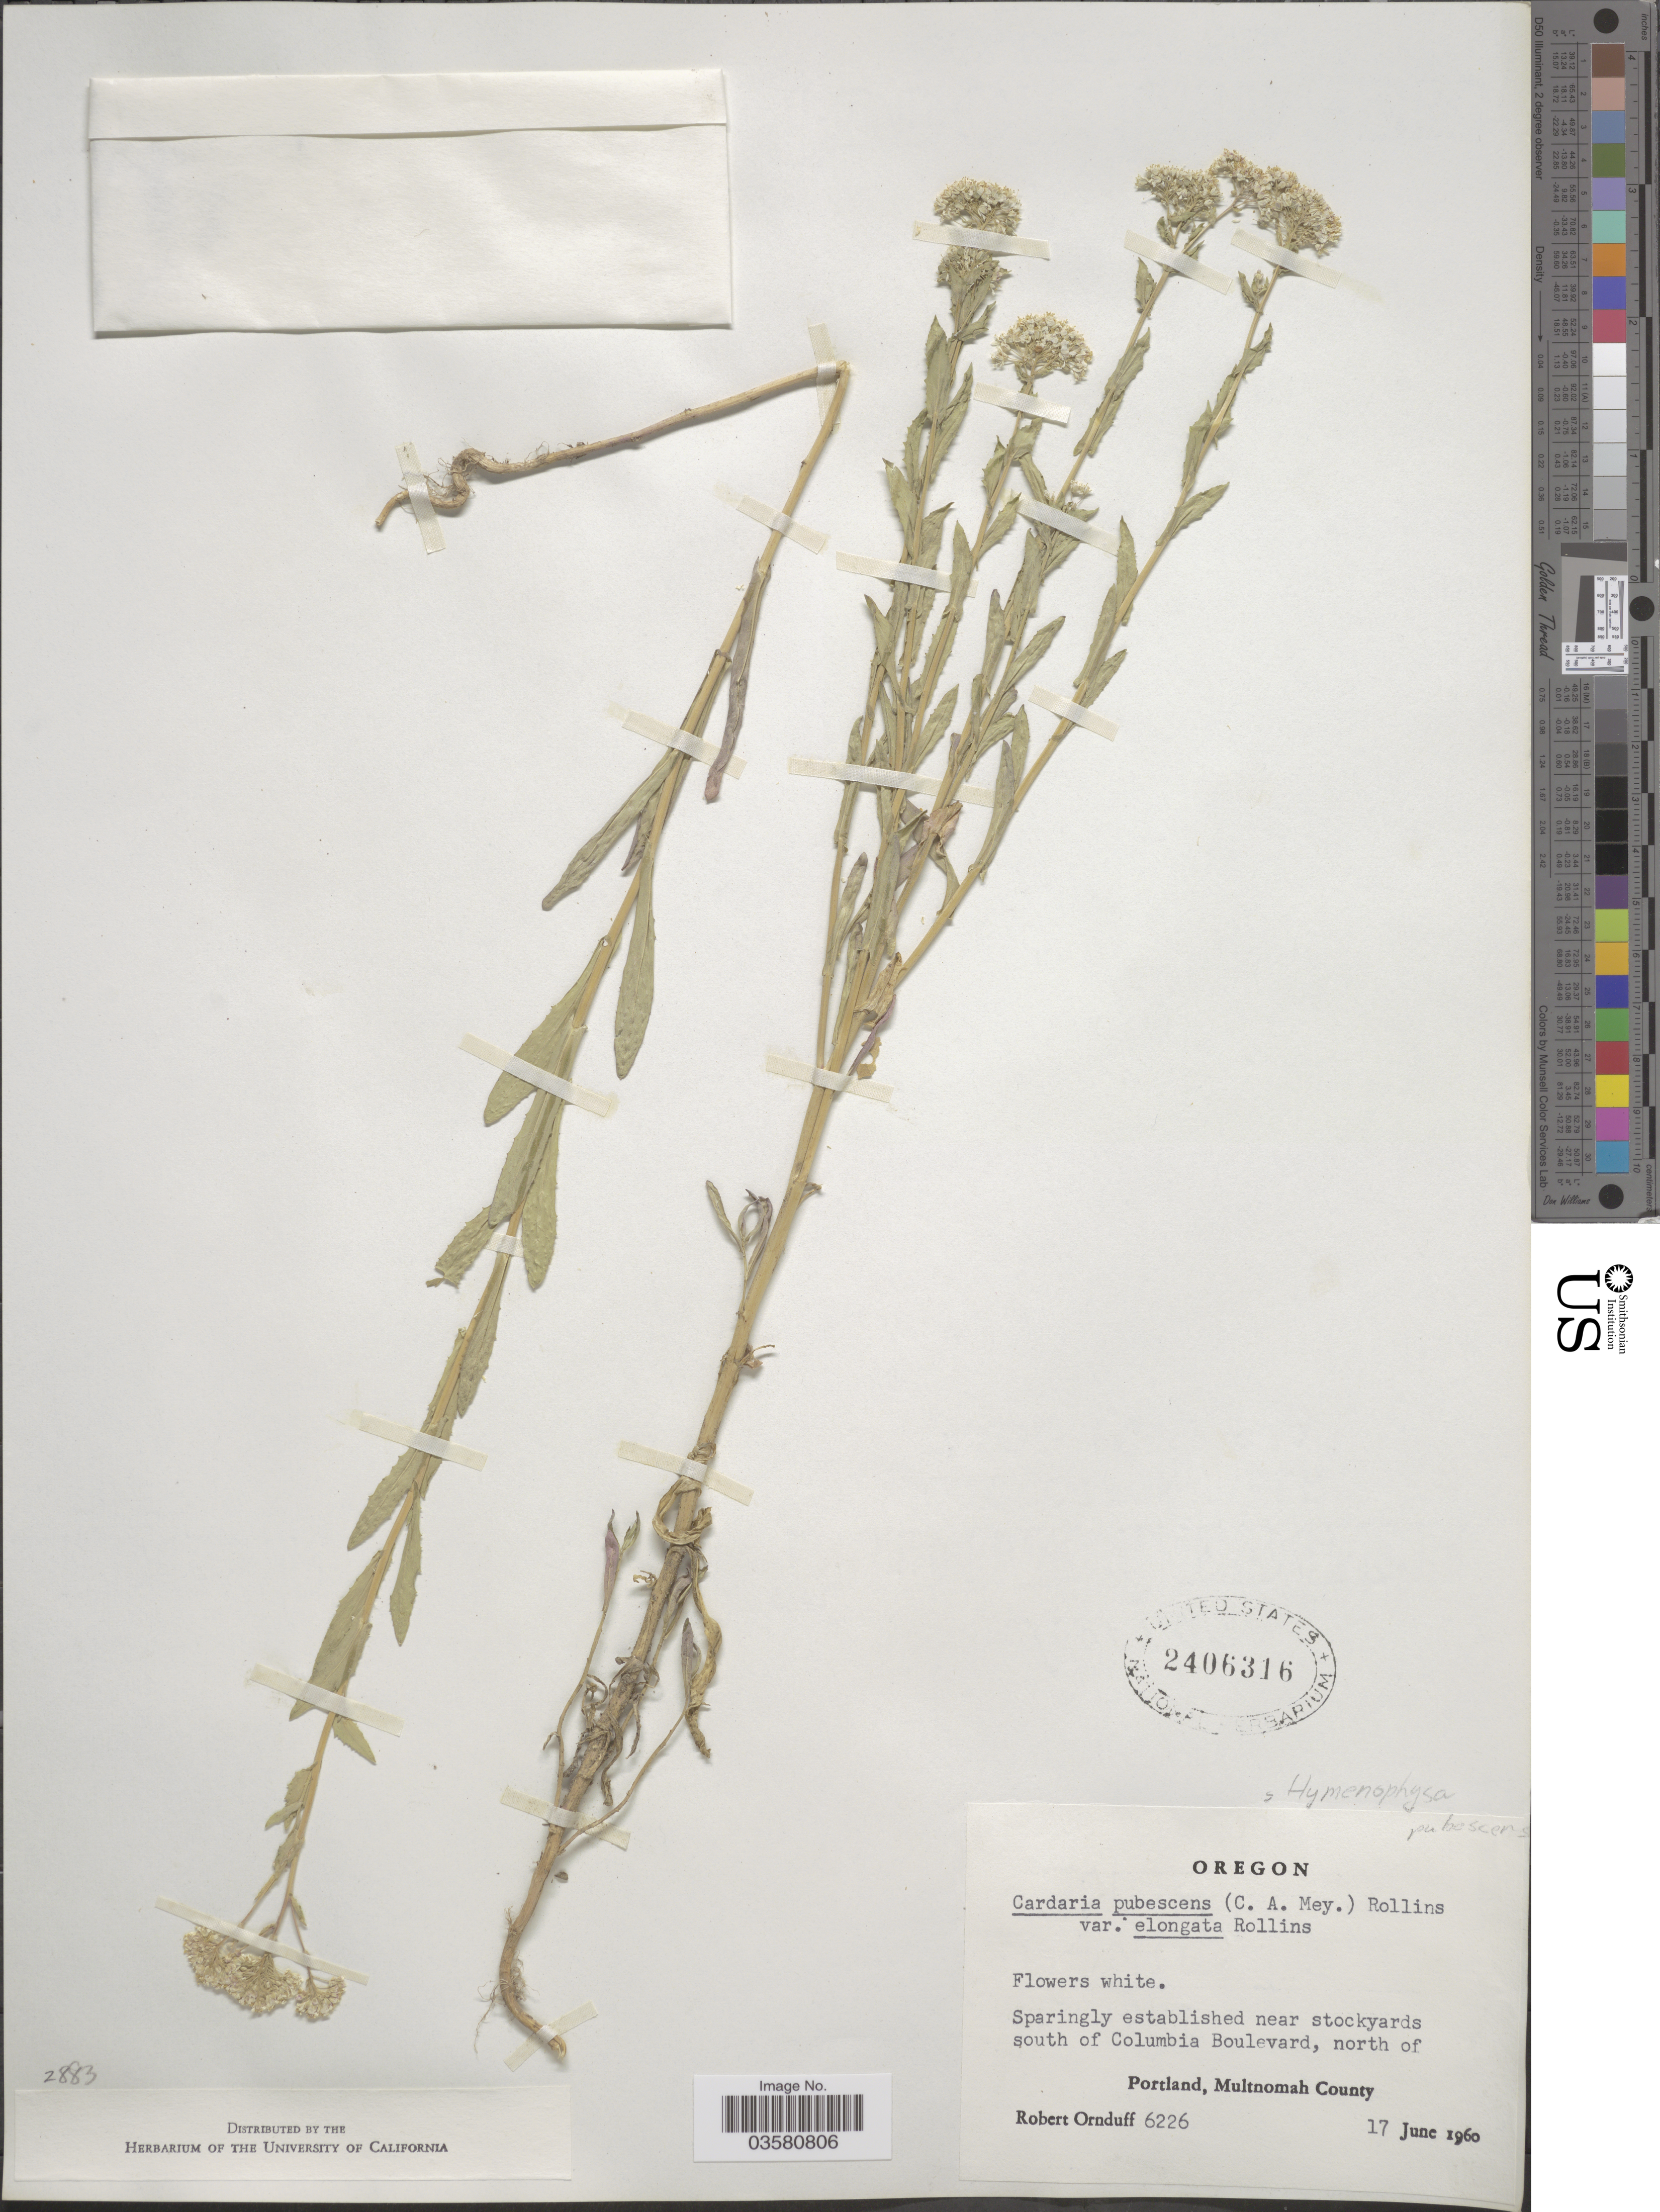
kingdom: Plantae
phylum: Tracheophyta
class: Magnoliopsida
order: Brassicales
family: Brassicaceae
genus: Lepidium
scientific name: Lepidium appelianum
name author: Al-Shehbaz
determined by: Al-Shehbaz, I. A., (MO), Missouri Botanical Garden (UNITED STATES)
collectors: R. Ornduff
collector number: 6226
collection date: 1960-06-17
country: United States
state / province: Oregon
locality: Near stockyards south of Columbia Boulevard, north of Portland, Multnomah County.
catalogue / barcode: US 2406316